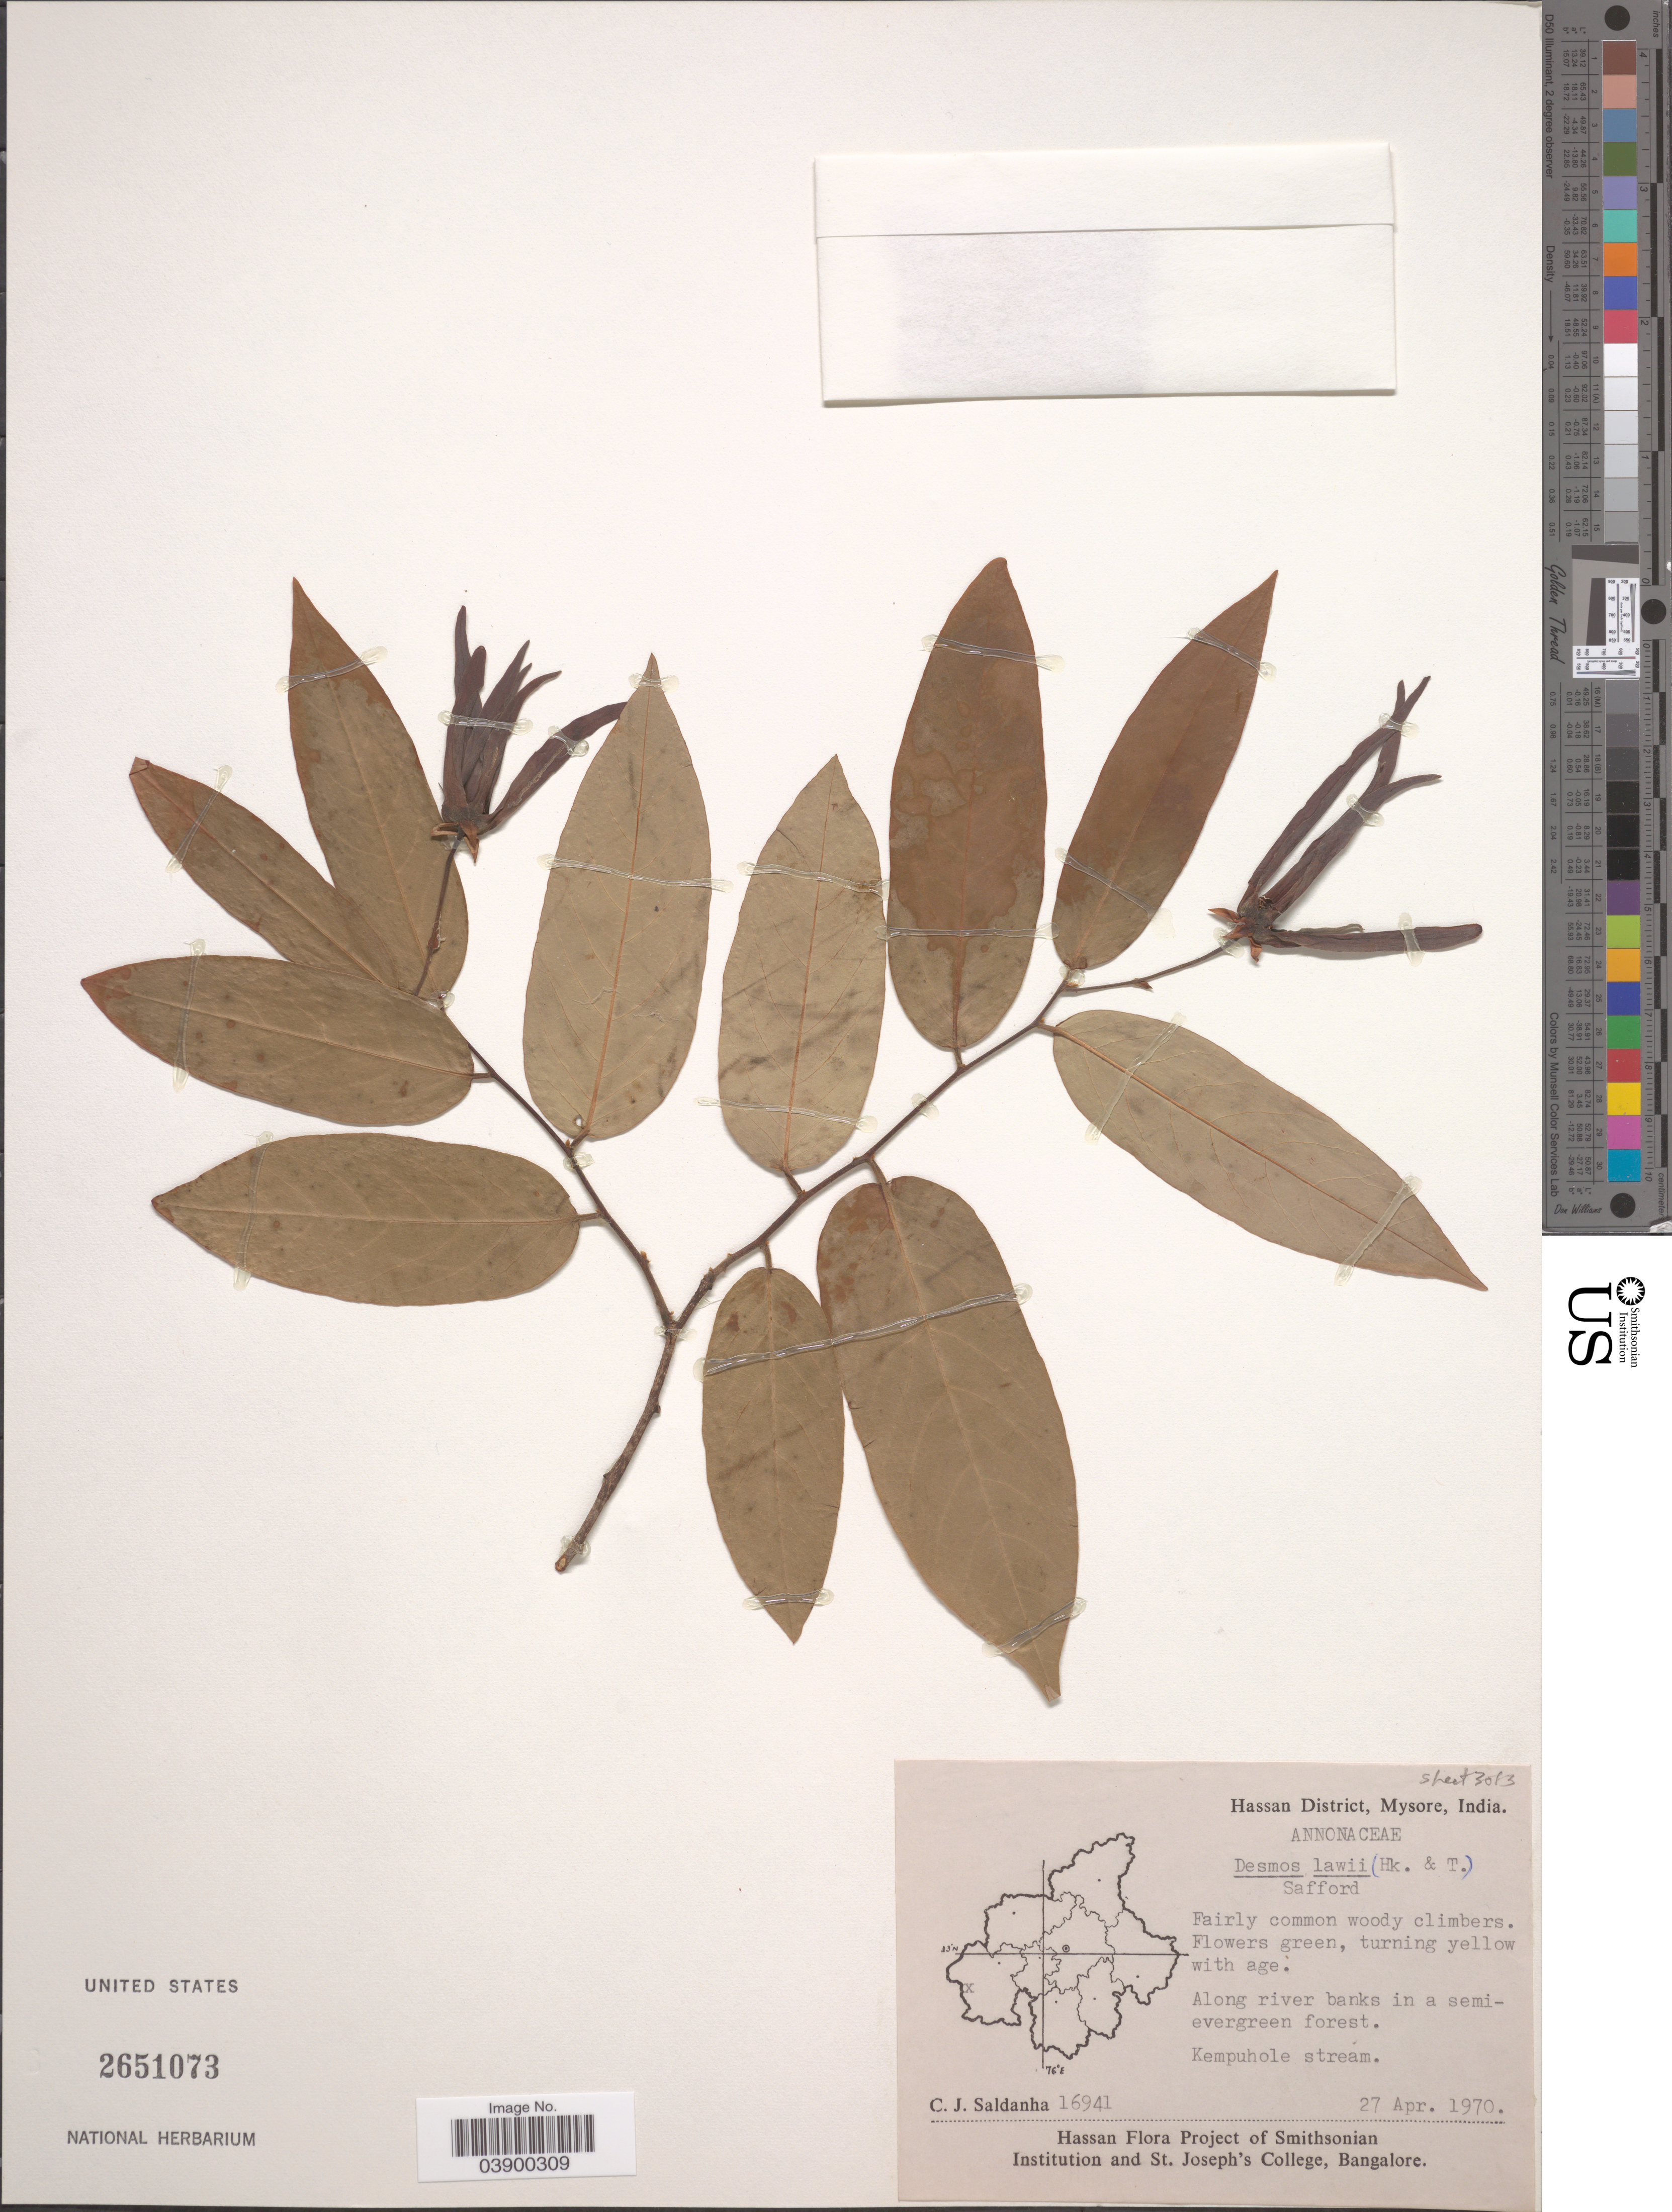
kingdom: Plantae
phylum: Tracheophyta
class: Magnoliopsida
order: Magnoliales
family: Annonaceae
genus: Desmos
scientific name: Desmos lawii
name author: (Hook. f. & Thomson) Saff.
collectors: C. J. Saldanha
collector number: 16941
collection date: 1970-04-27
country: India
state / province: Karnataka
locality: Hassan District, Mysore. Kempuhole stream.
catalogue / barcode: US 2651073